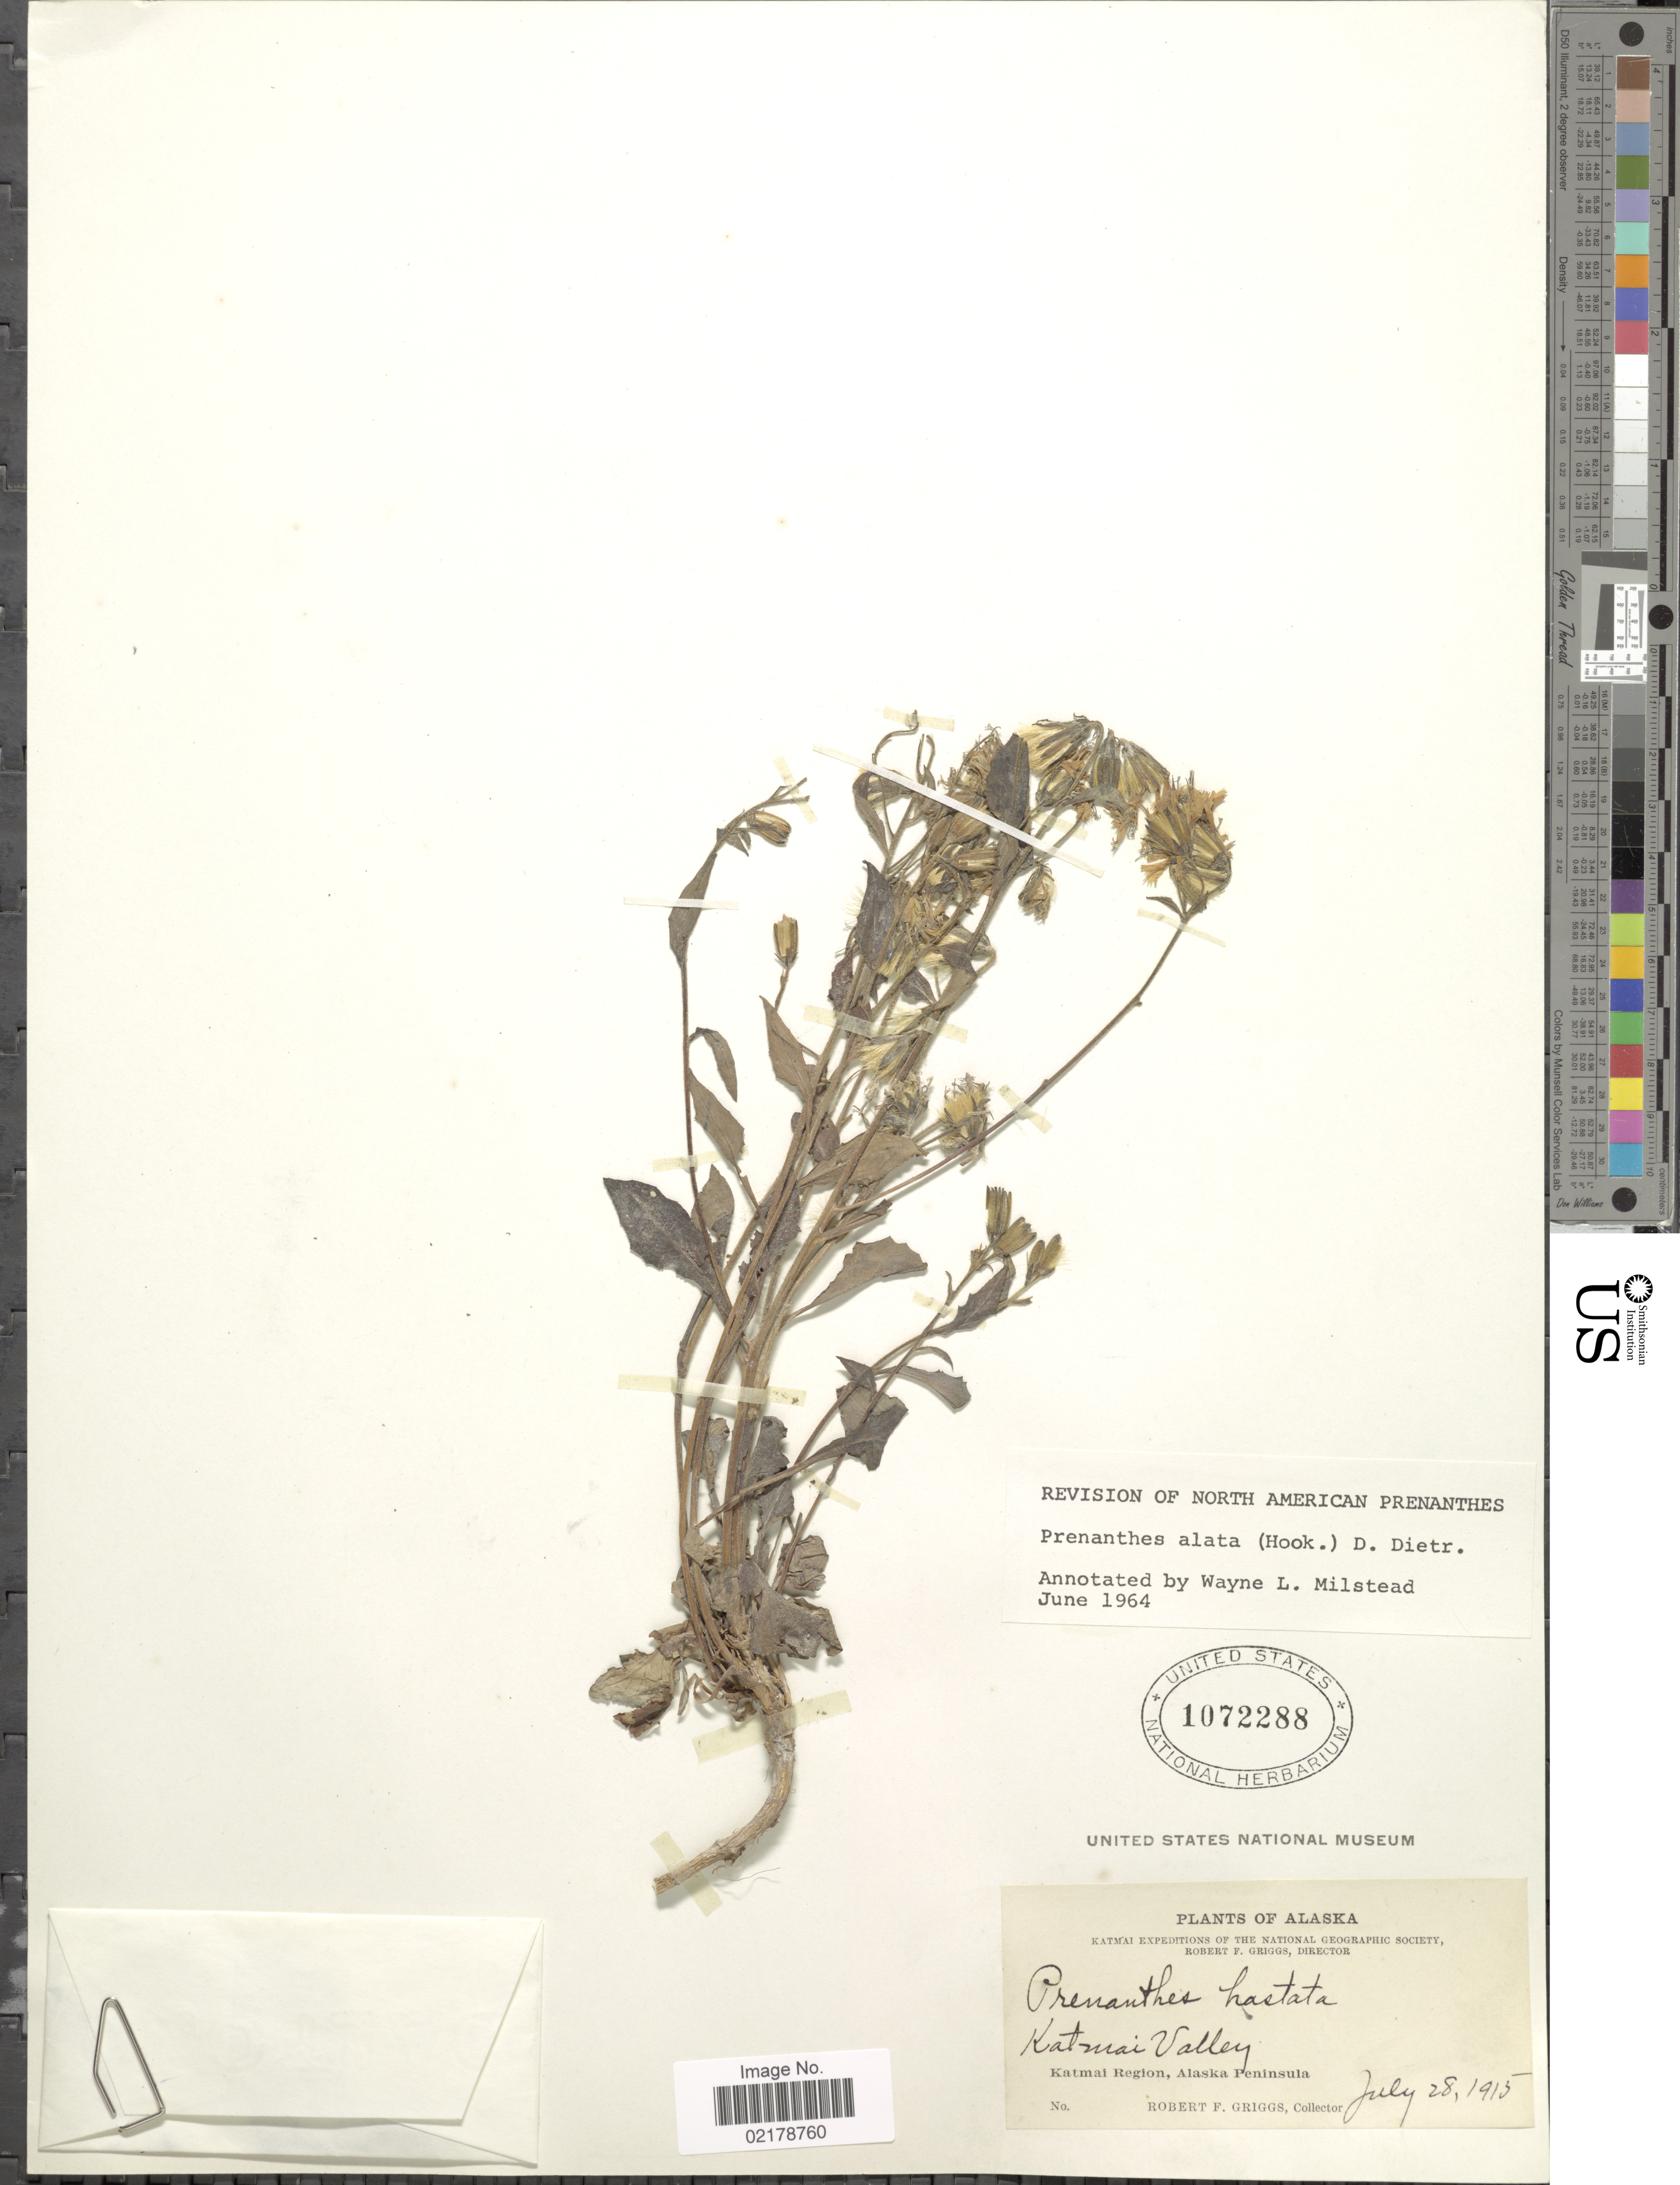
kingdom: Plantae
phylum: Tracheophyta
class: Magnoliopsida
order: Asterales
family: Asteraceae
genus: Nabalus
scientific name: Nabalus alatus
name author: Hook.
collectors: R. F. Griggs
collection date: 1915-07-28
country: United States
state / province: Alaska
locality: Katmai Valley. Katmai Region, Alaska Peninsula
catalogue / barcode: US 1072288